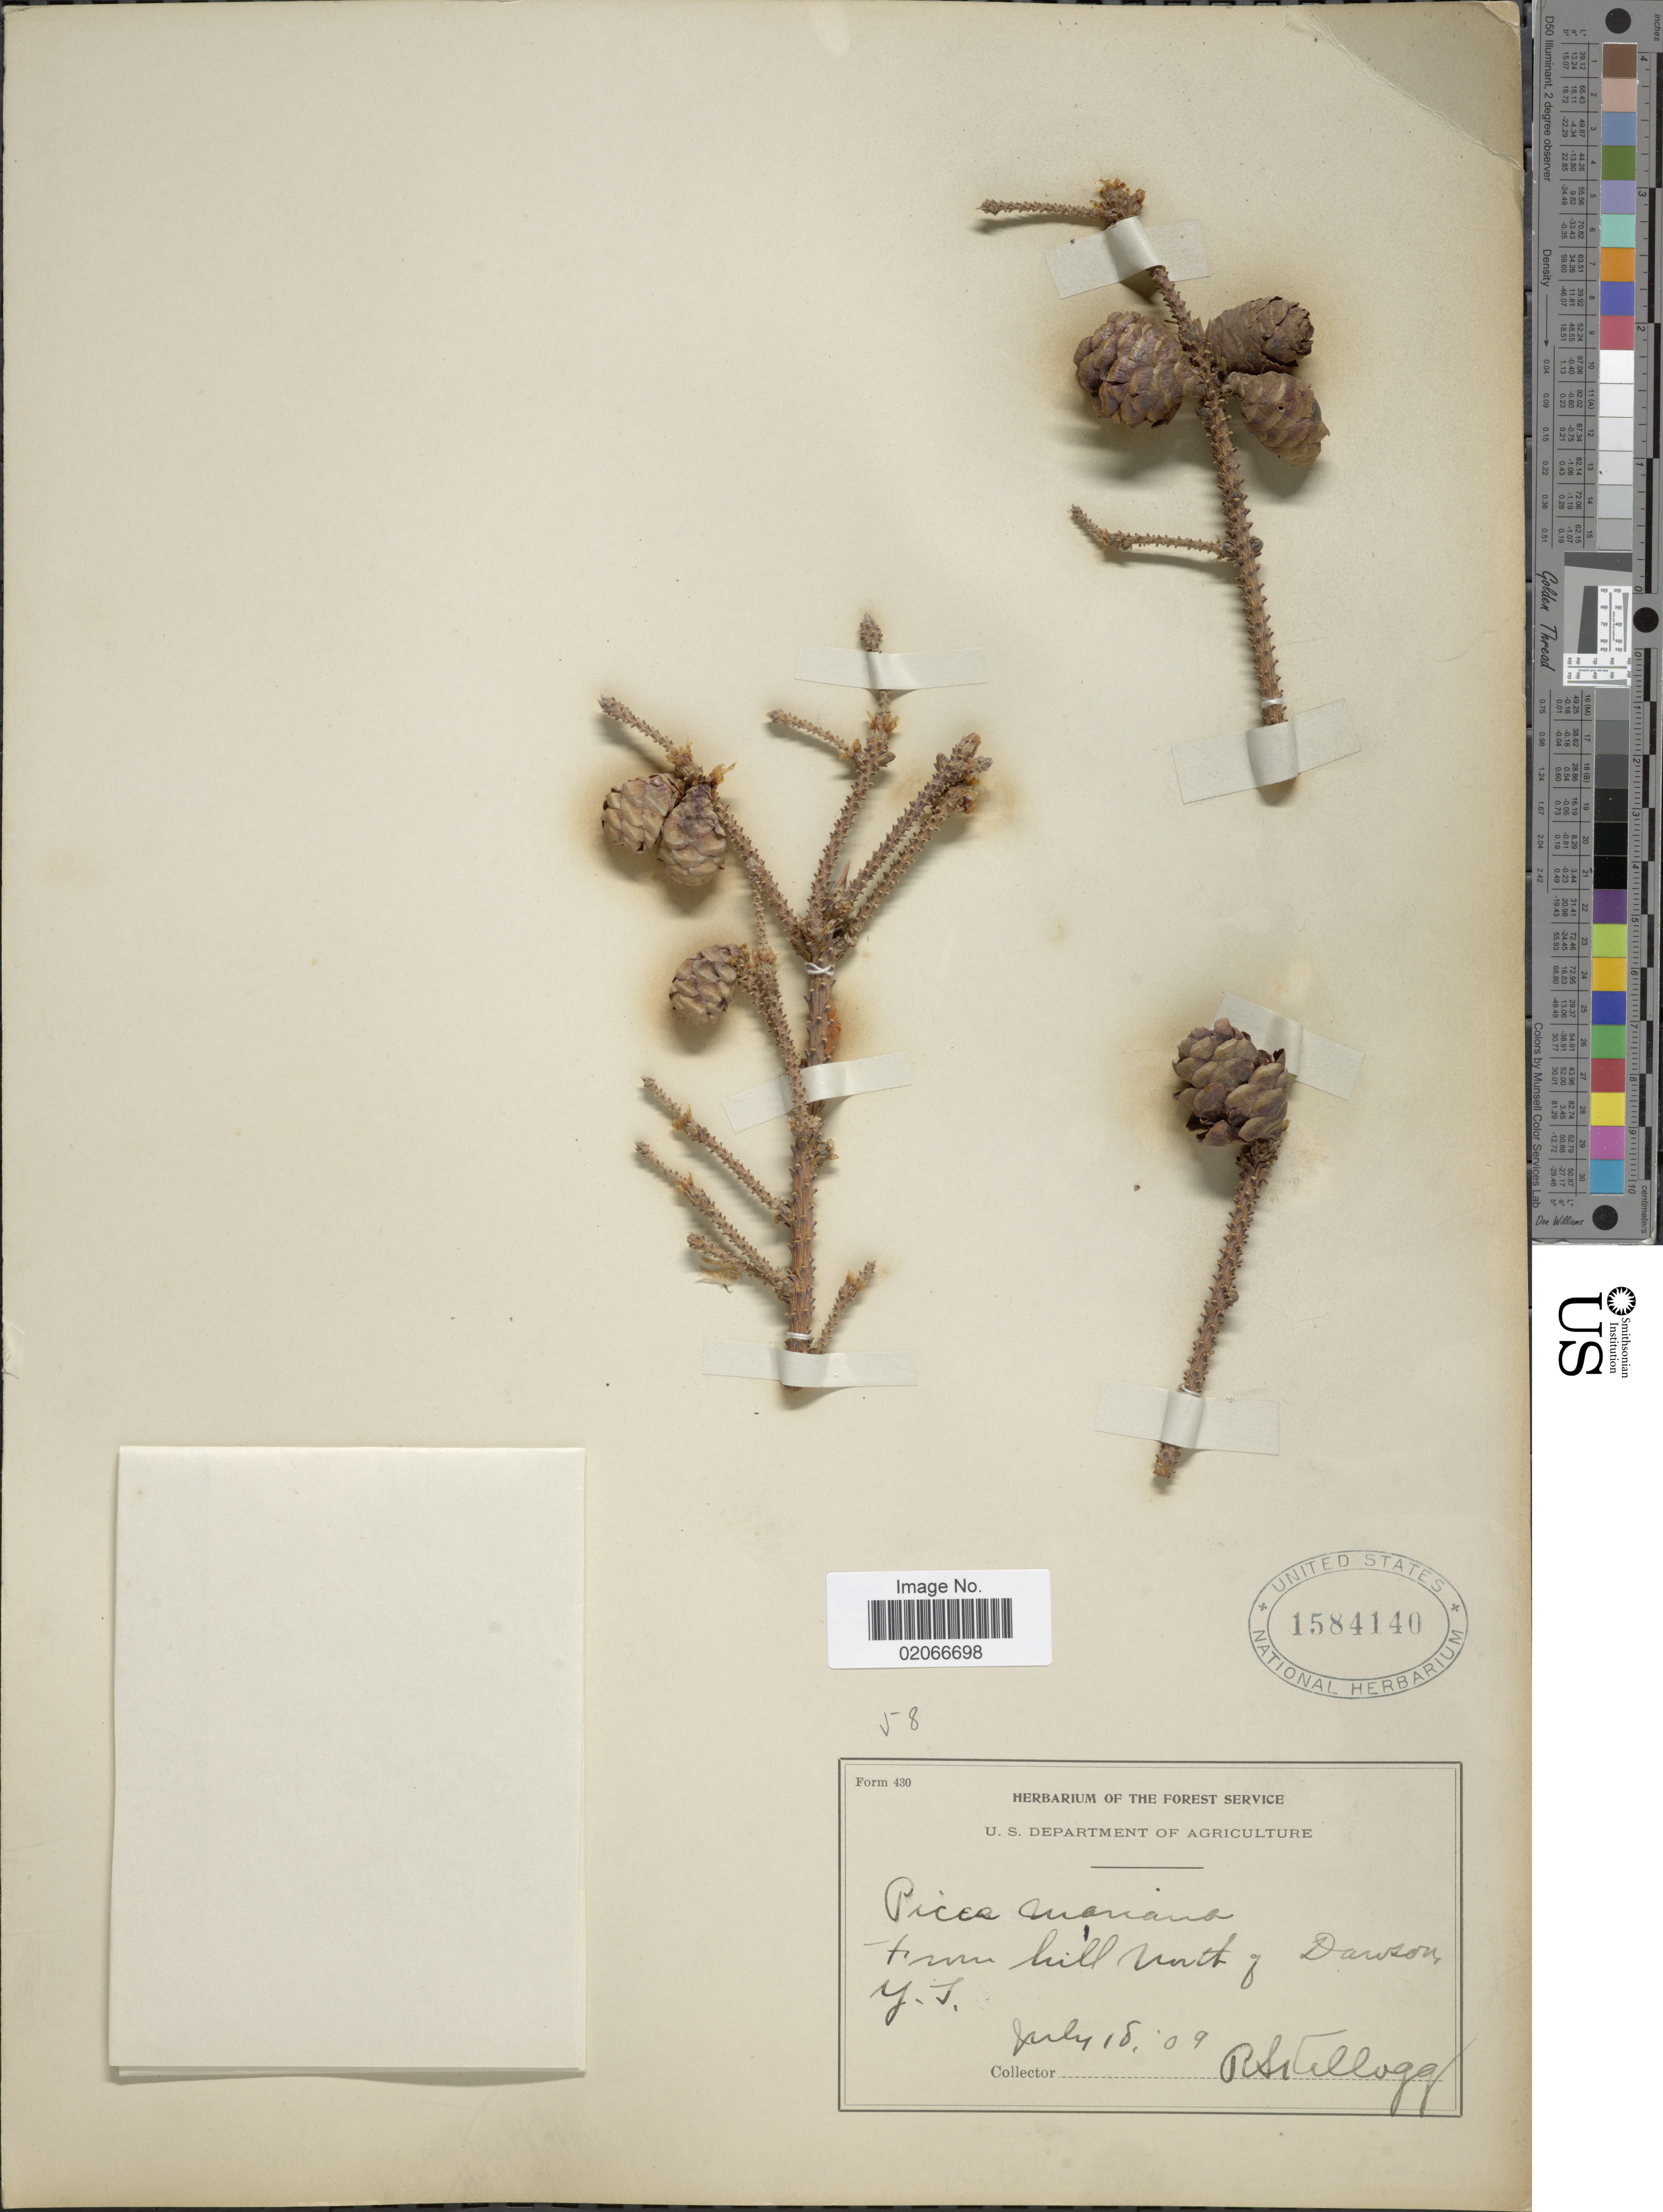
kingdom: Plantae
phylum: Tracheophyta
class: Pinopsida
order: Pinales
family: Pinaceae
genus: Picea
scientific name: Picea mariana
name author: (Mill.) Britton, Stearns & Poggenb.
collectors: R. Kellogg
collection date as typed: Transcribed d/m/y: 18/7/9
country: Canada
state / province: Yukon Territory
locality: North of Dawson, Y.T.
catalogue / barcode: US 1584140